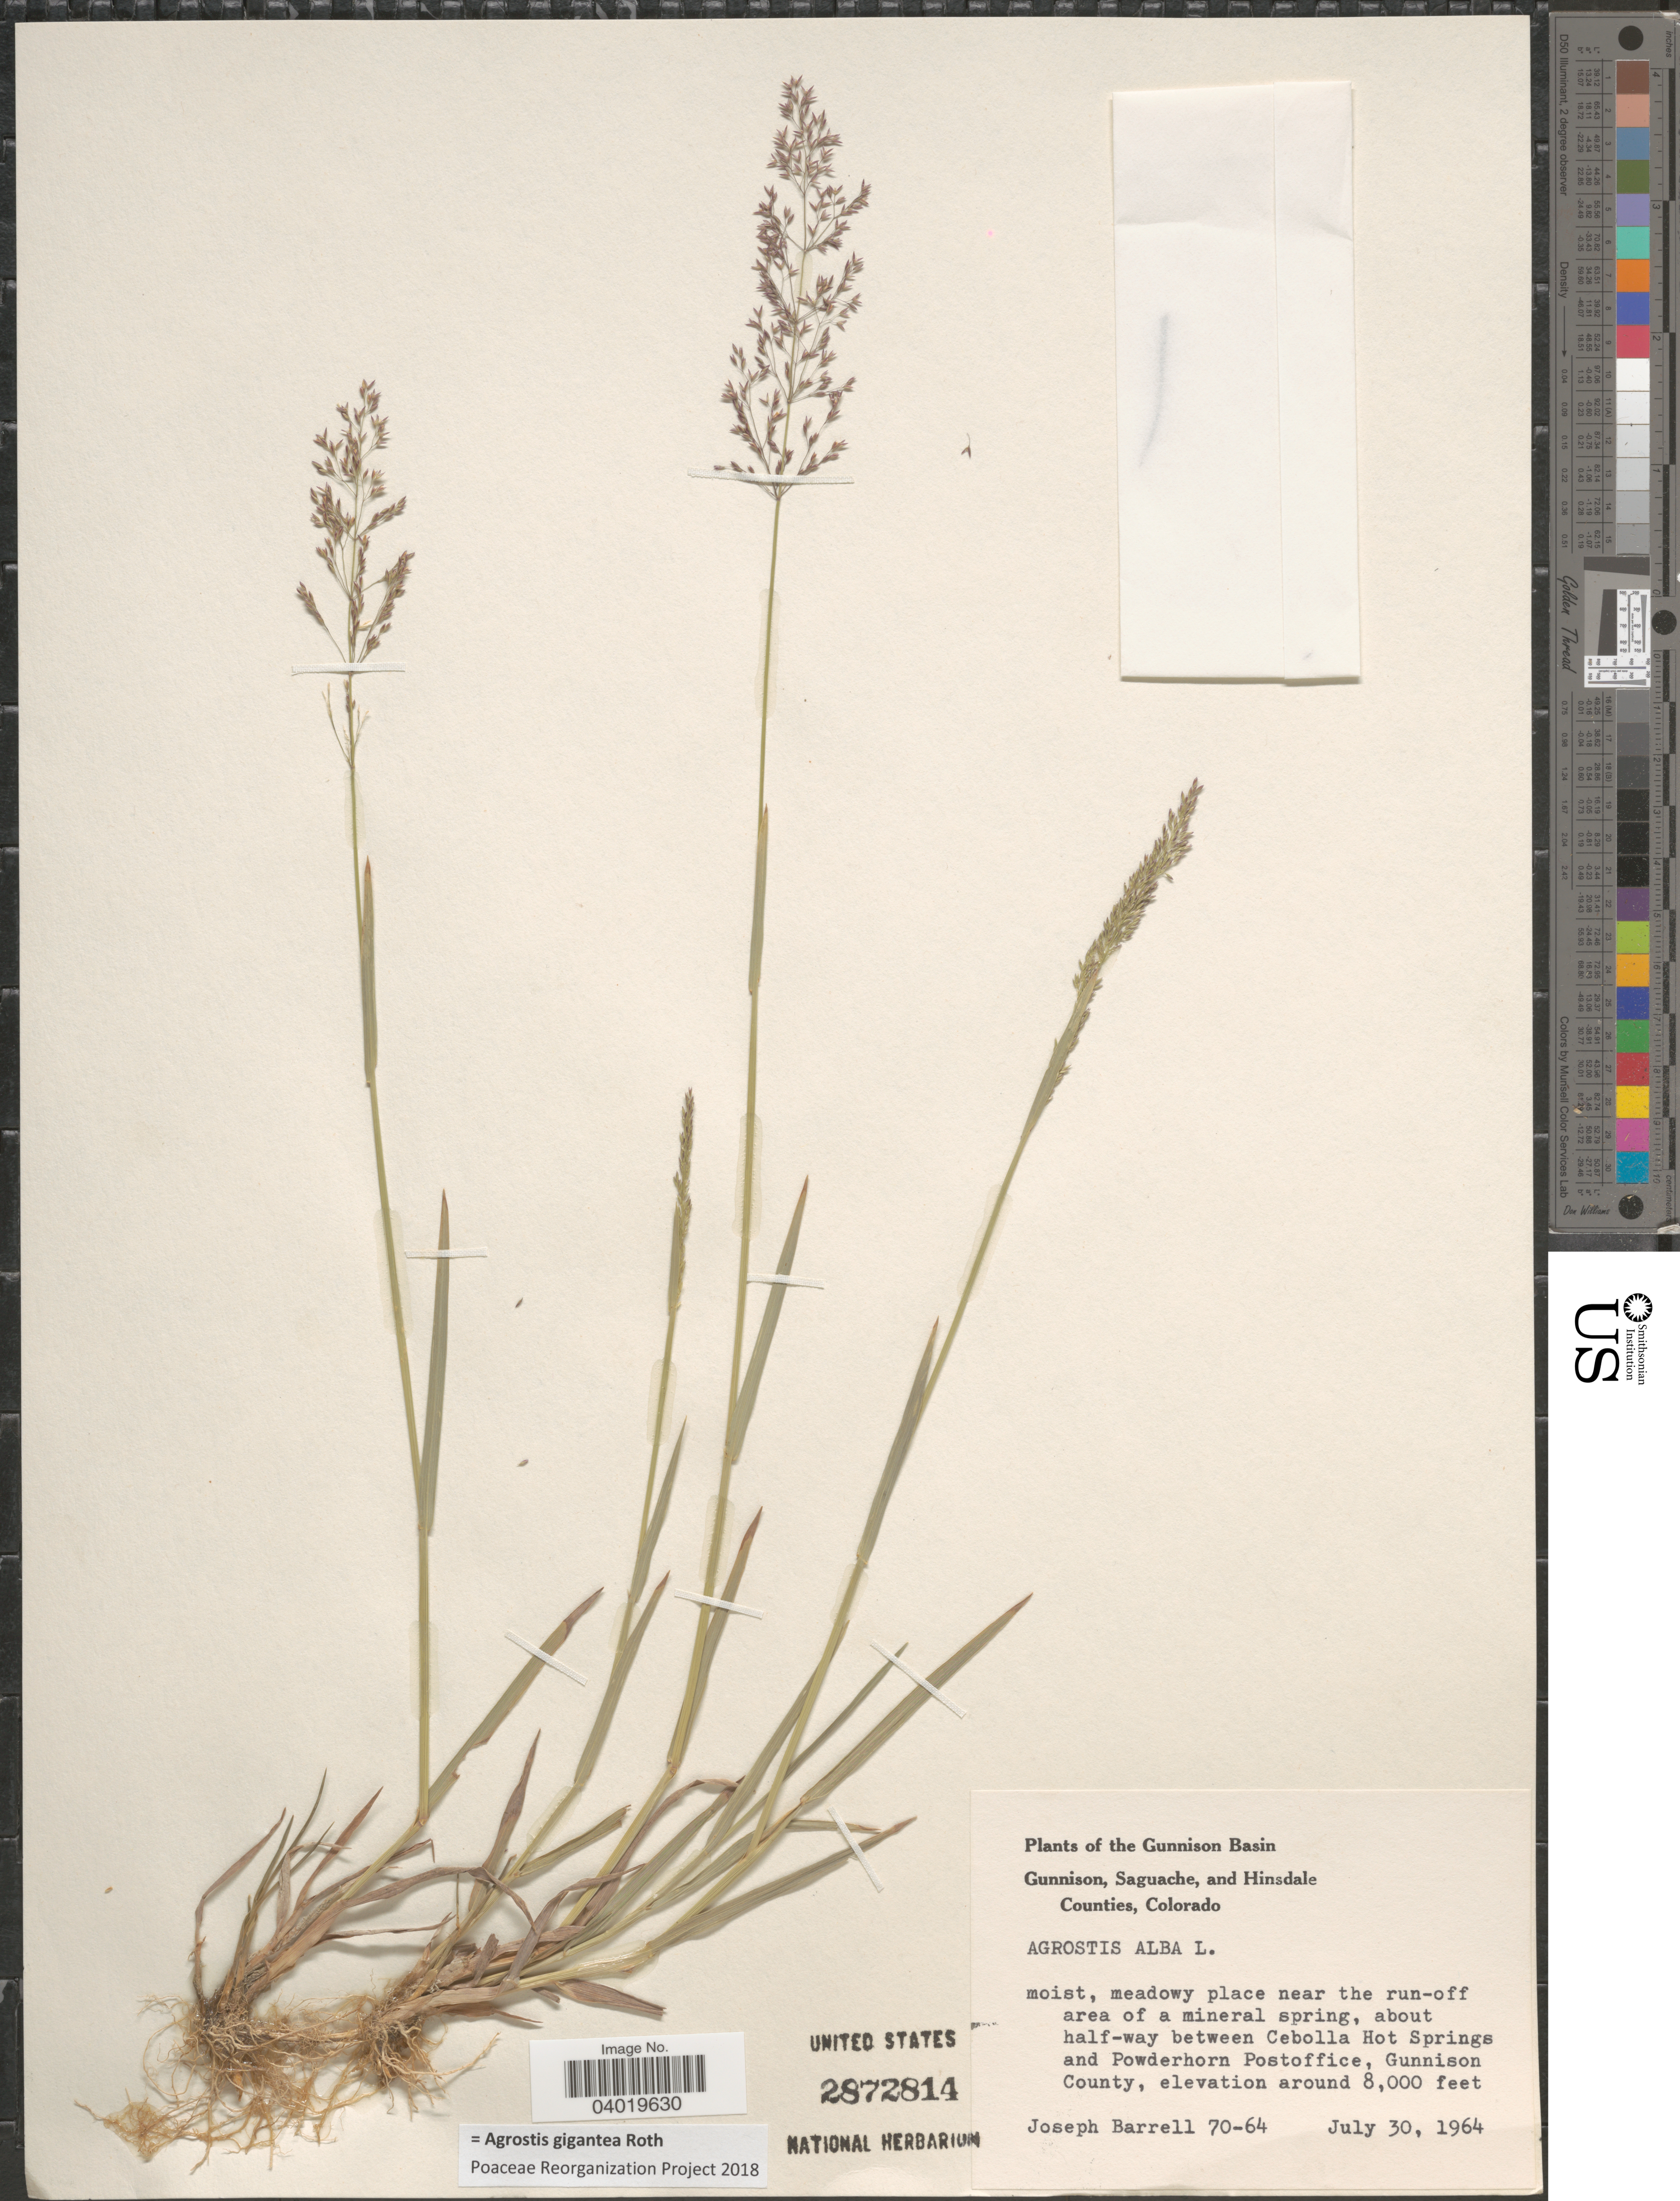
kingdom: Plantae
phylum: Tracheophyta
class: Liliopsida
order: Poales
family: Poaceae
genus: Agrostis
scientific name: Agrostis gigantea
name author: Roth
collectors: J. Barrell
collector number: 70-64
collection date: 1964-07-30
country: United States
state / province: Colorado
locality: The Gunnison Basin. About half-way between Cebolla Hot Springs and Powderhorn Postoffice, Gunnison County.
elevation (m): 2438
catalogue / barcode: US 2872814